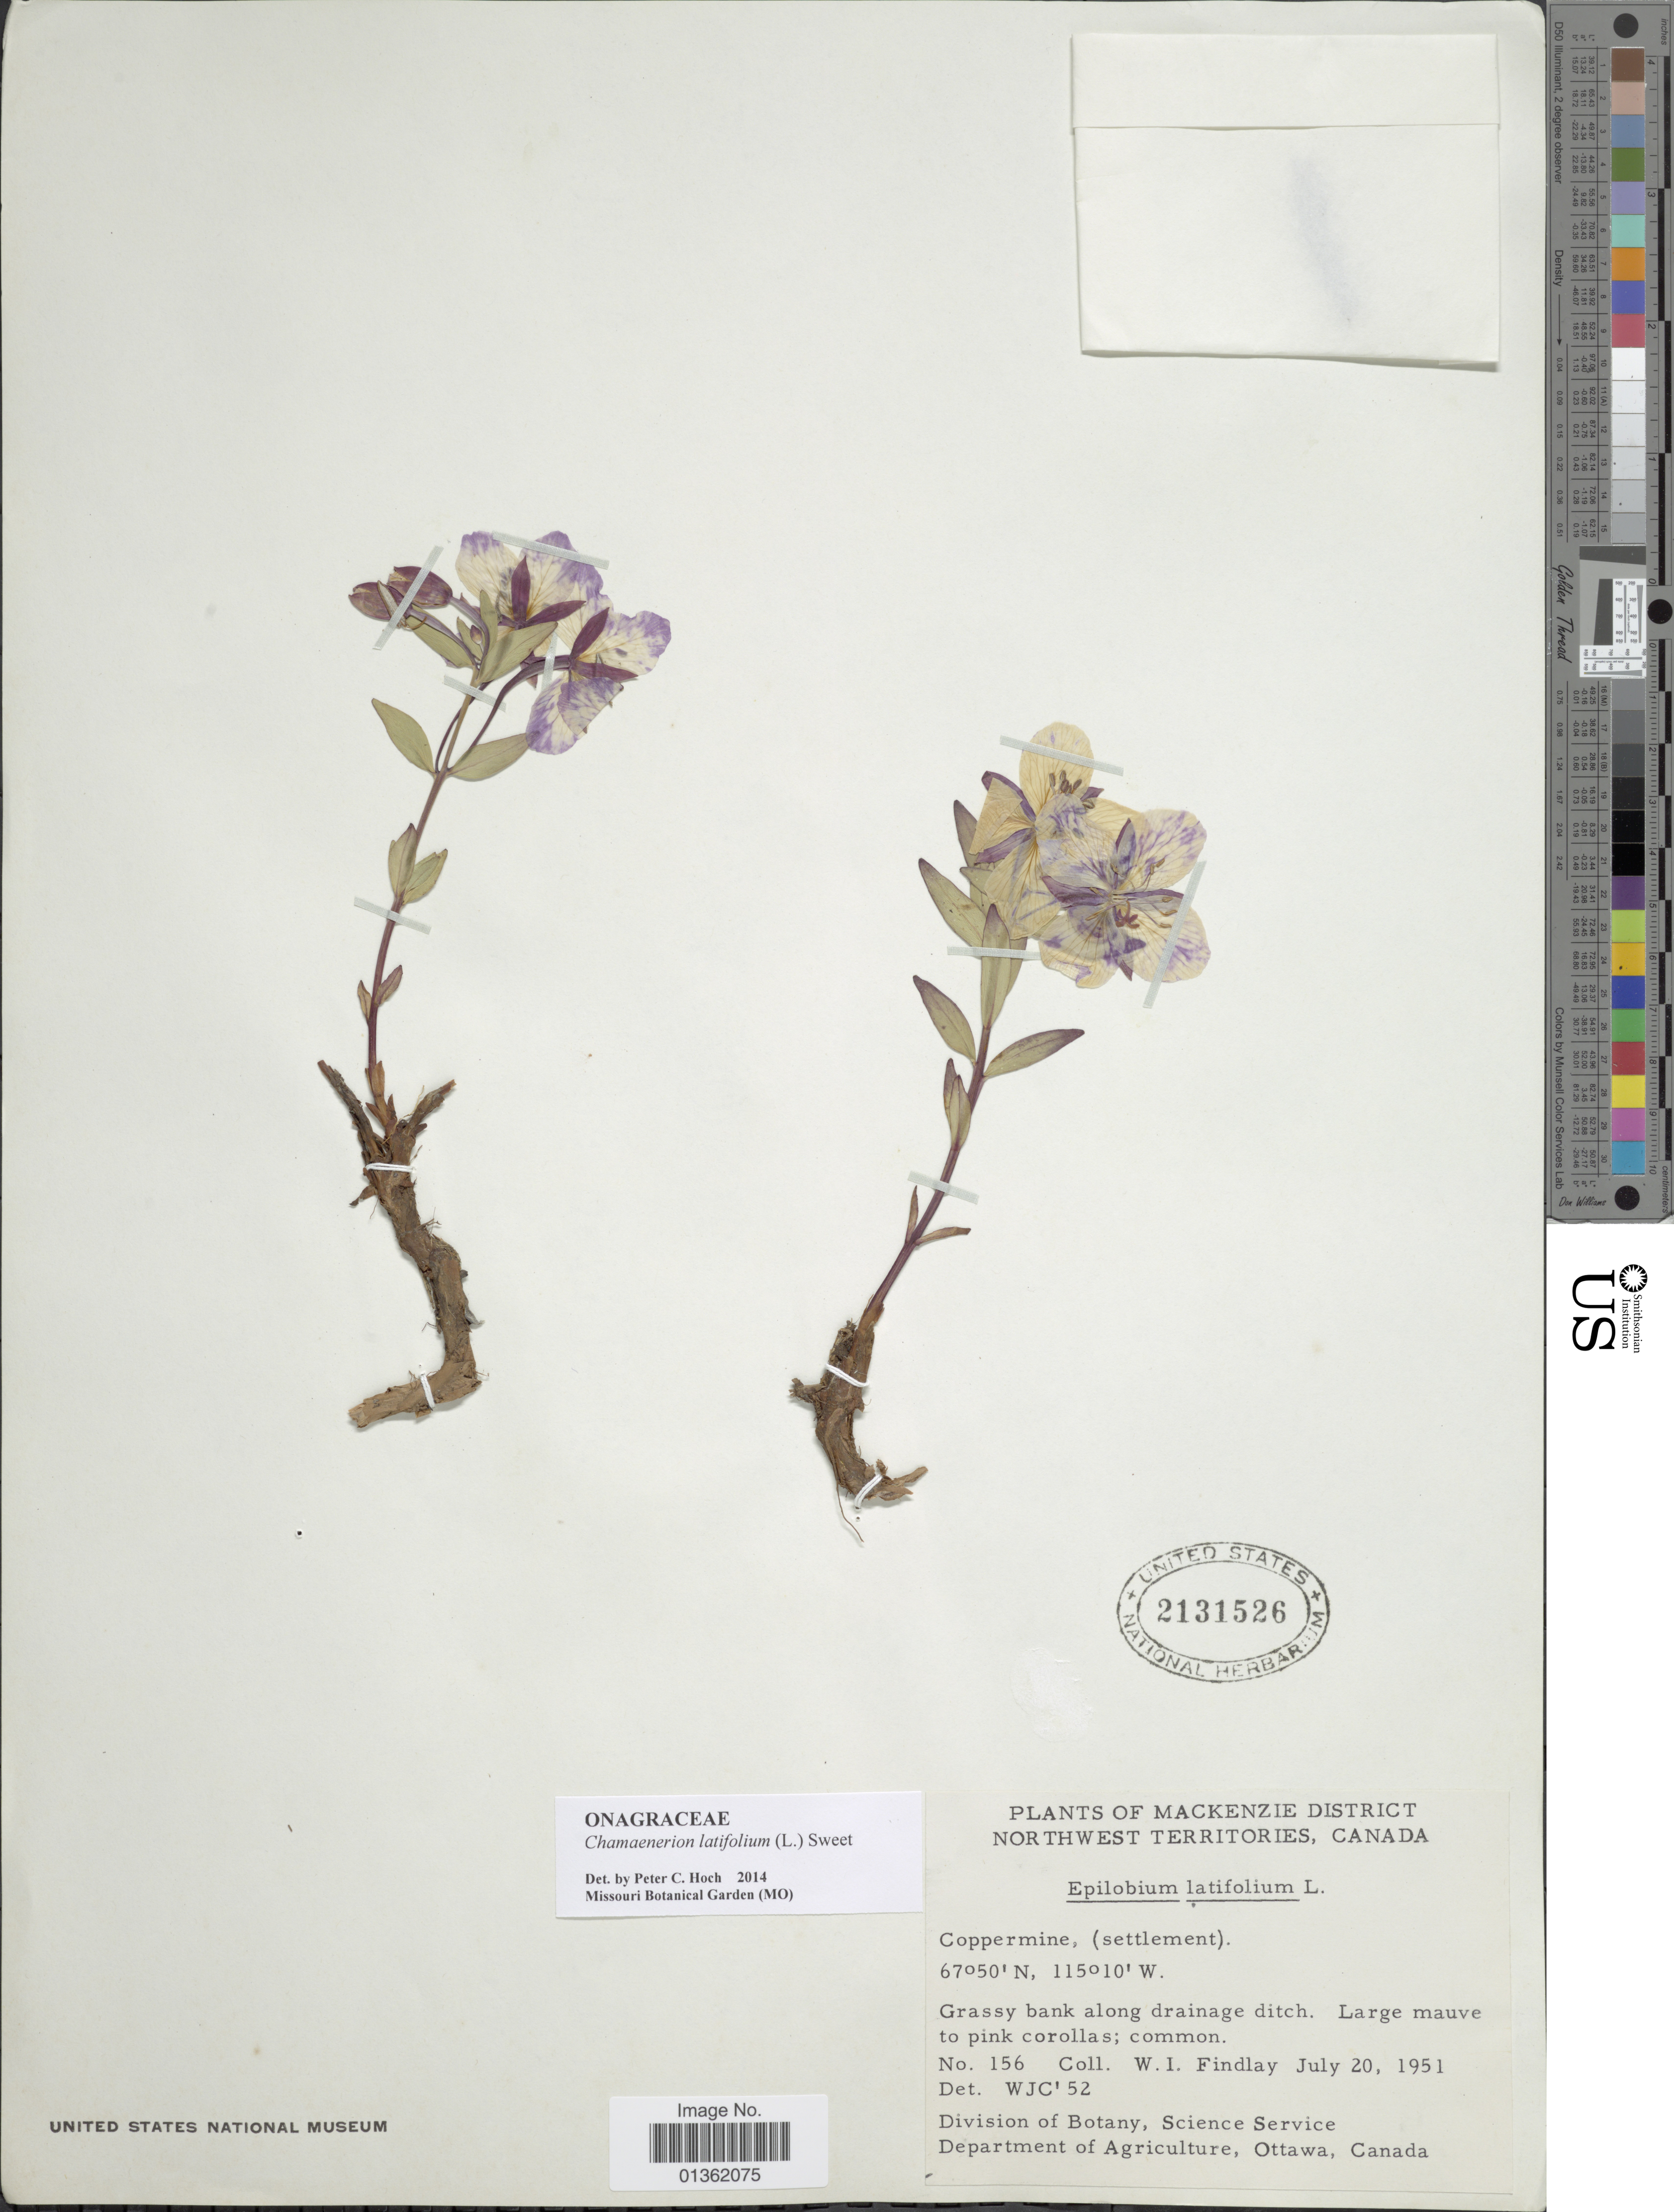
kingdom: Plantae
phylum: Tracheophyta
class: Magnoliopsida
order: Myrtales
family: Onagraceae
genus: Chamaenerion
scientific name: Chamaenerion latifolium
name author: (L.) Th. Fr. & Lange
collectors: W. Findlay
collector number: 156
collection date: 1951-07-20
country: Canada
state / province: Northwest Territories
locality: Mackenzie District. Coppermine.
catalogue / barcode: US 2131526